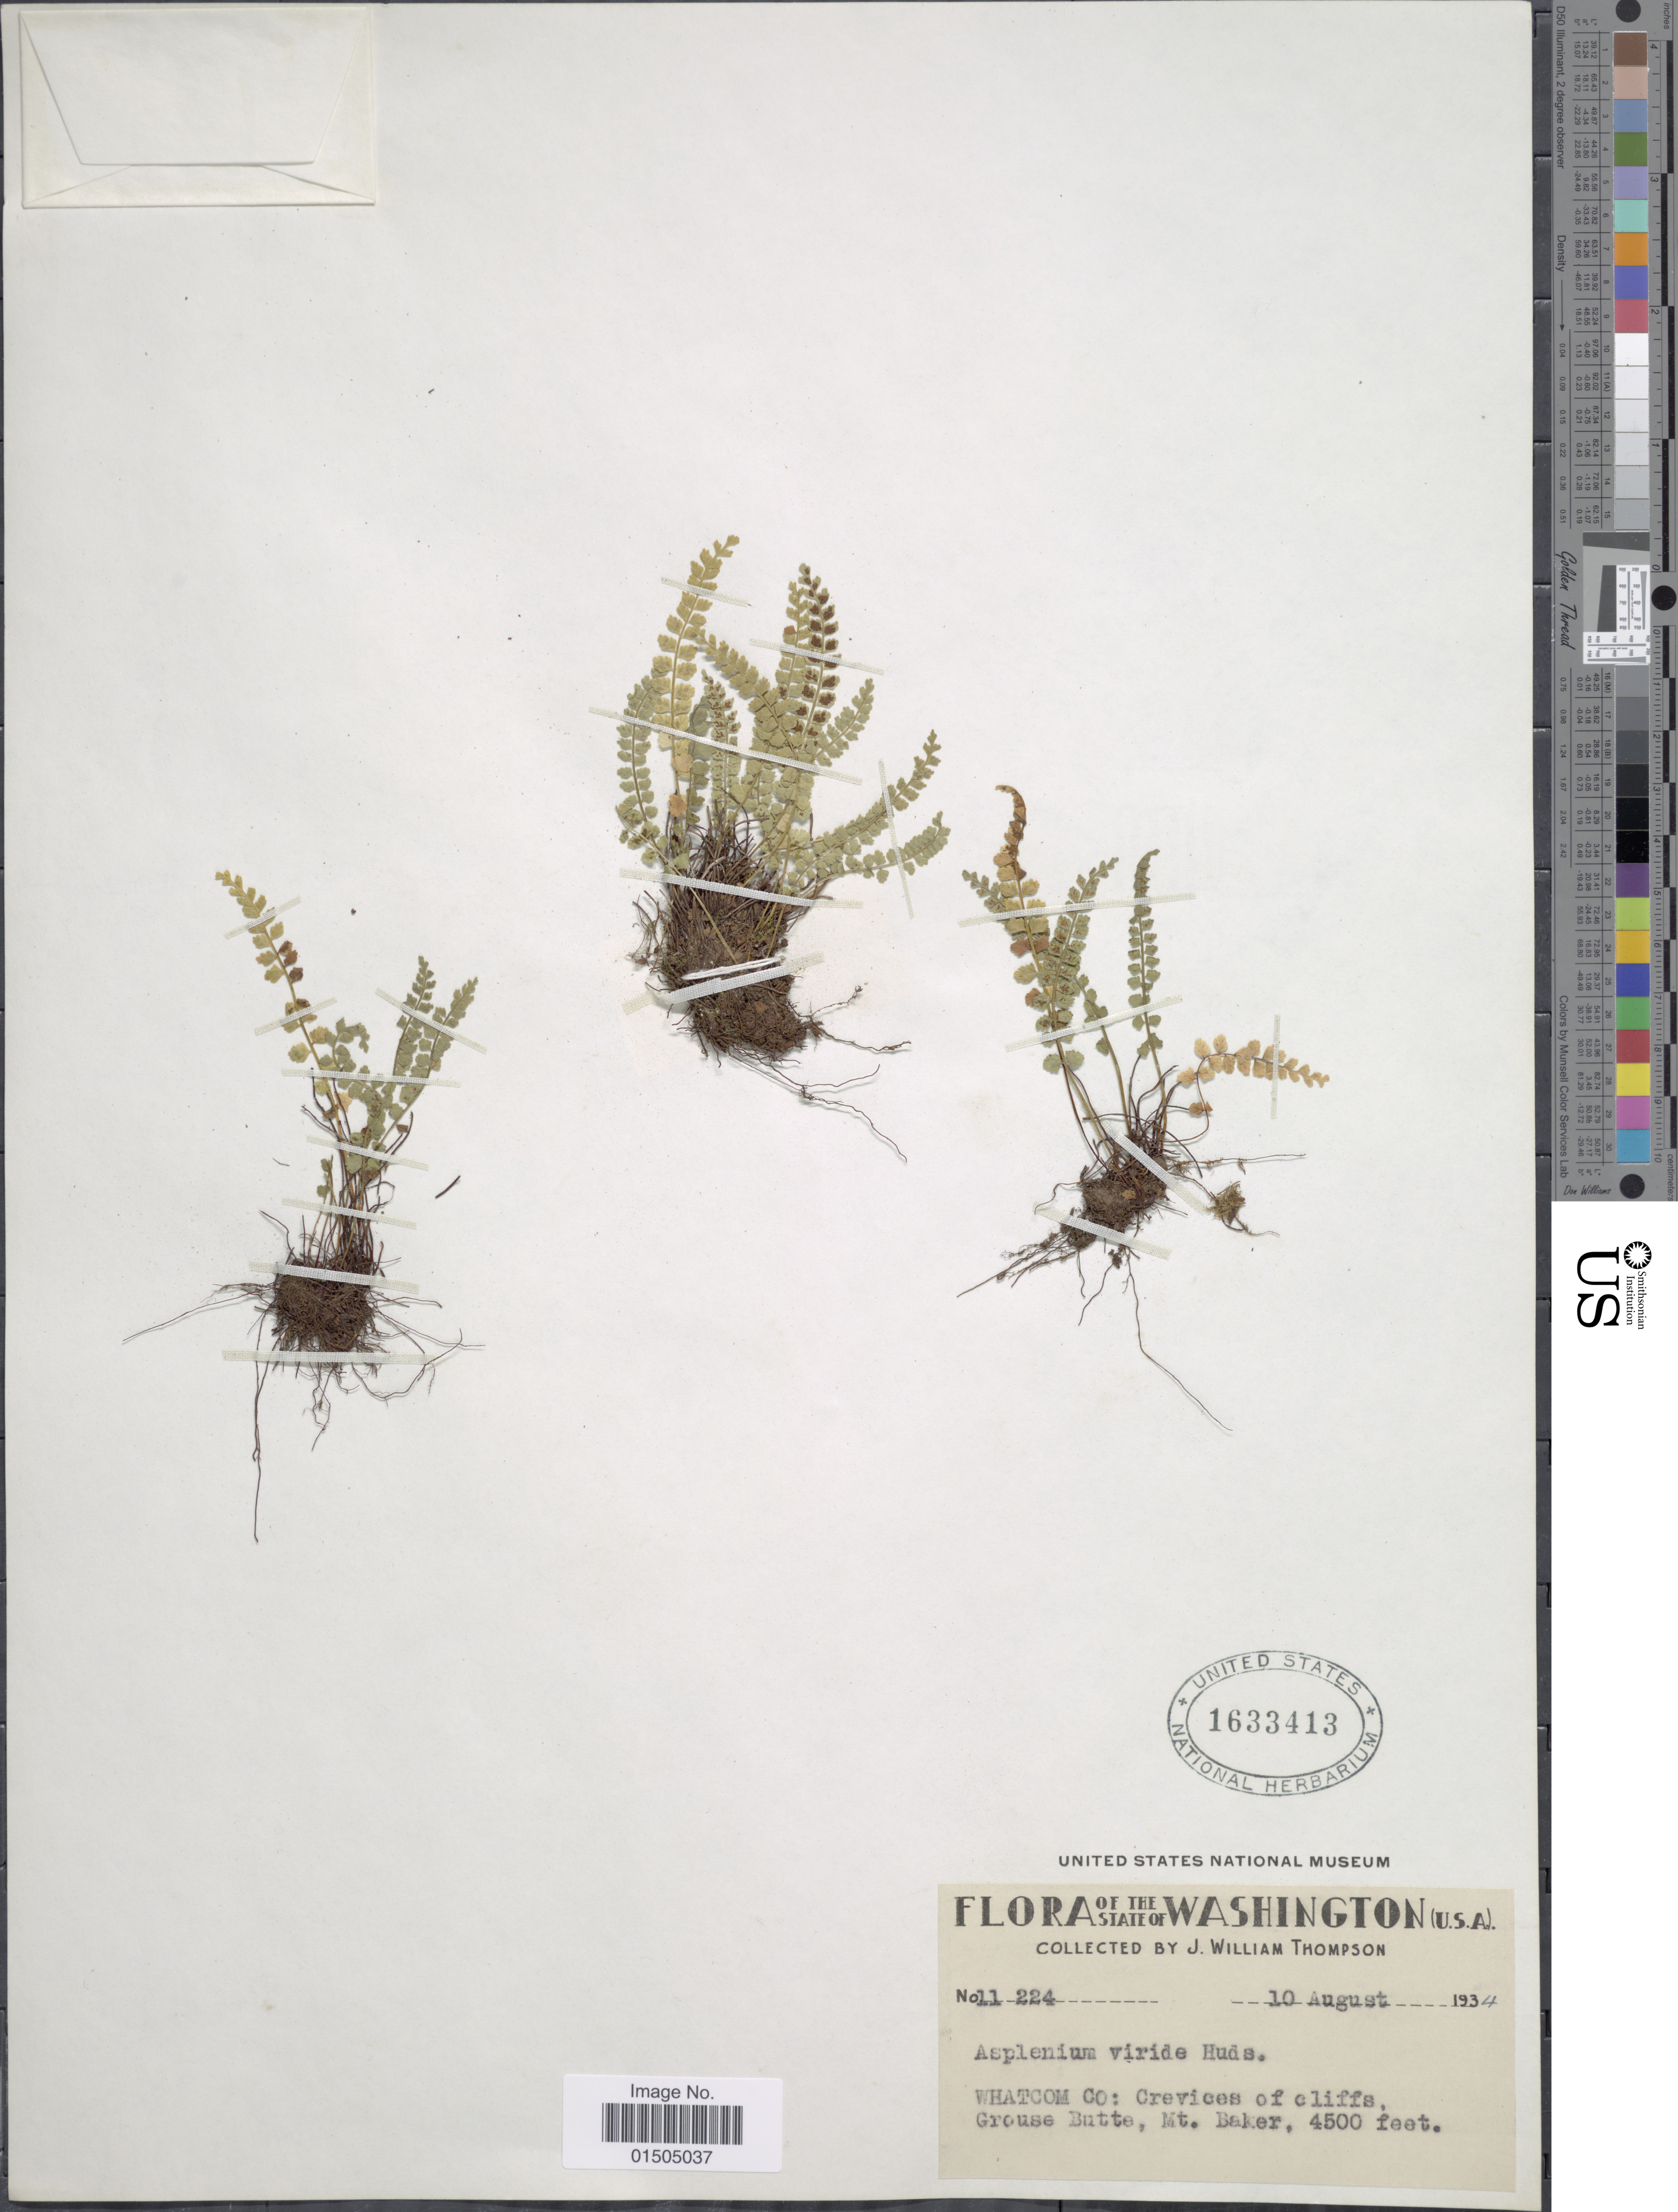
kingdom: Plantae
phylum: Tracheophyta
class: Polypodiopsida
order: Polypodiales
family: Aspleniaceae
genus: Asplenium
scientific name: Asplenium trichomanes-ramosum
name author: L.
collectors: J. W. Thompson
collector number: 11224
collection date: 1934-08-10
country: United States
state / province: Washington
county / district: Whitman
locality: Whatcom Co: Crevices of cliffs. Grouse Butte, Mt. Baker.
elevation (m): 1372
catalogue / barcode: US 1633413